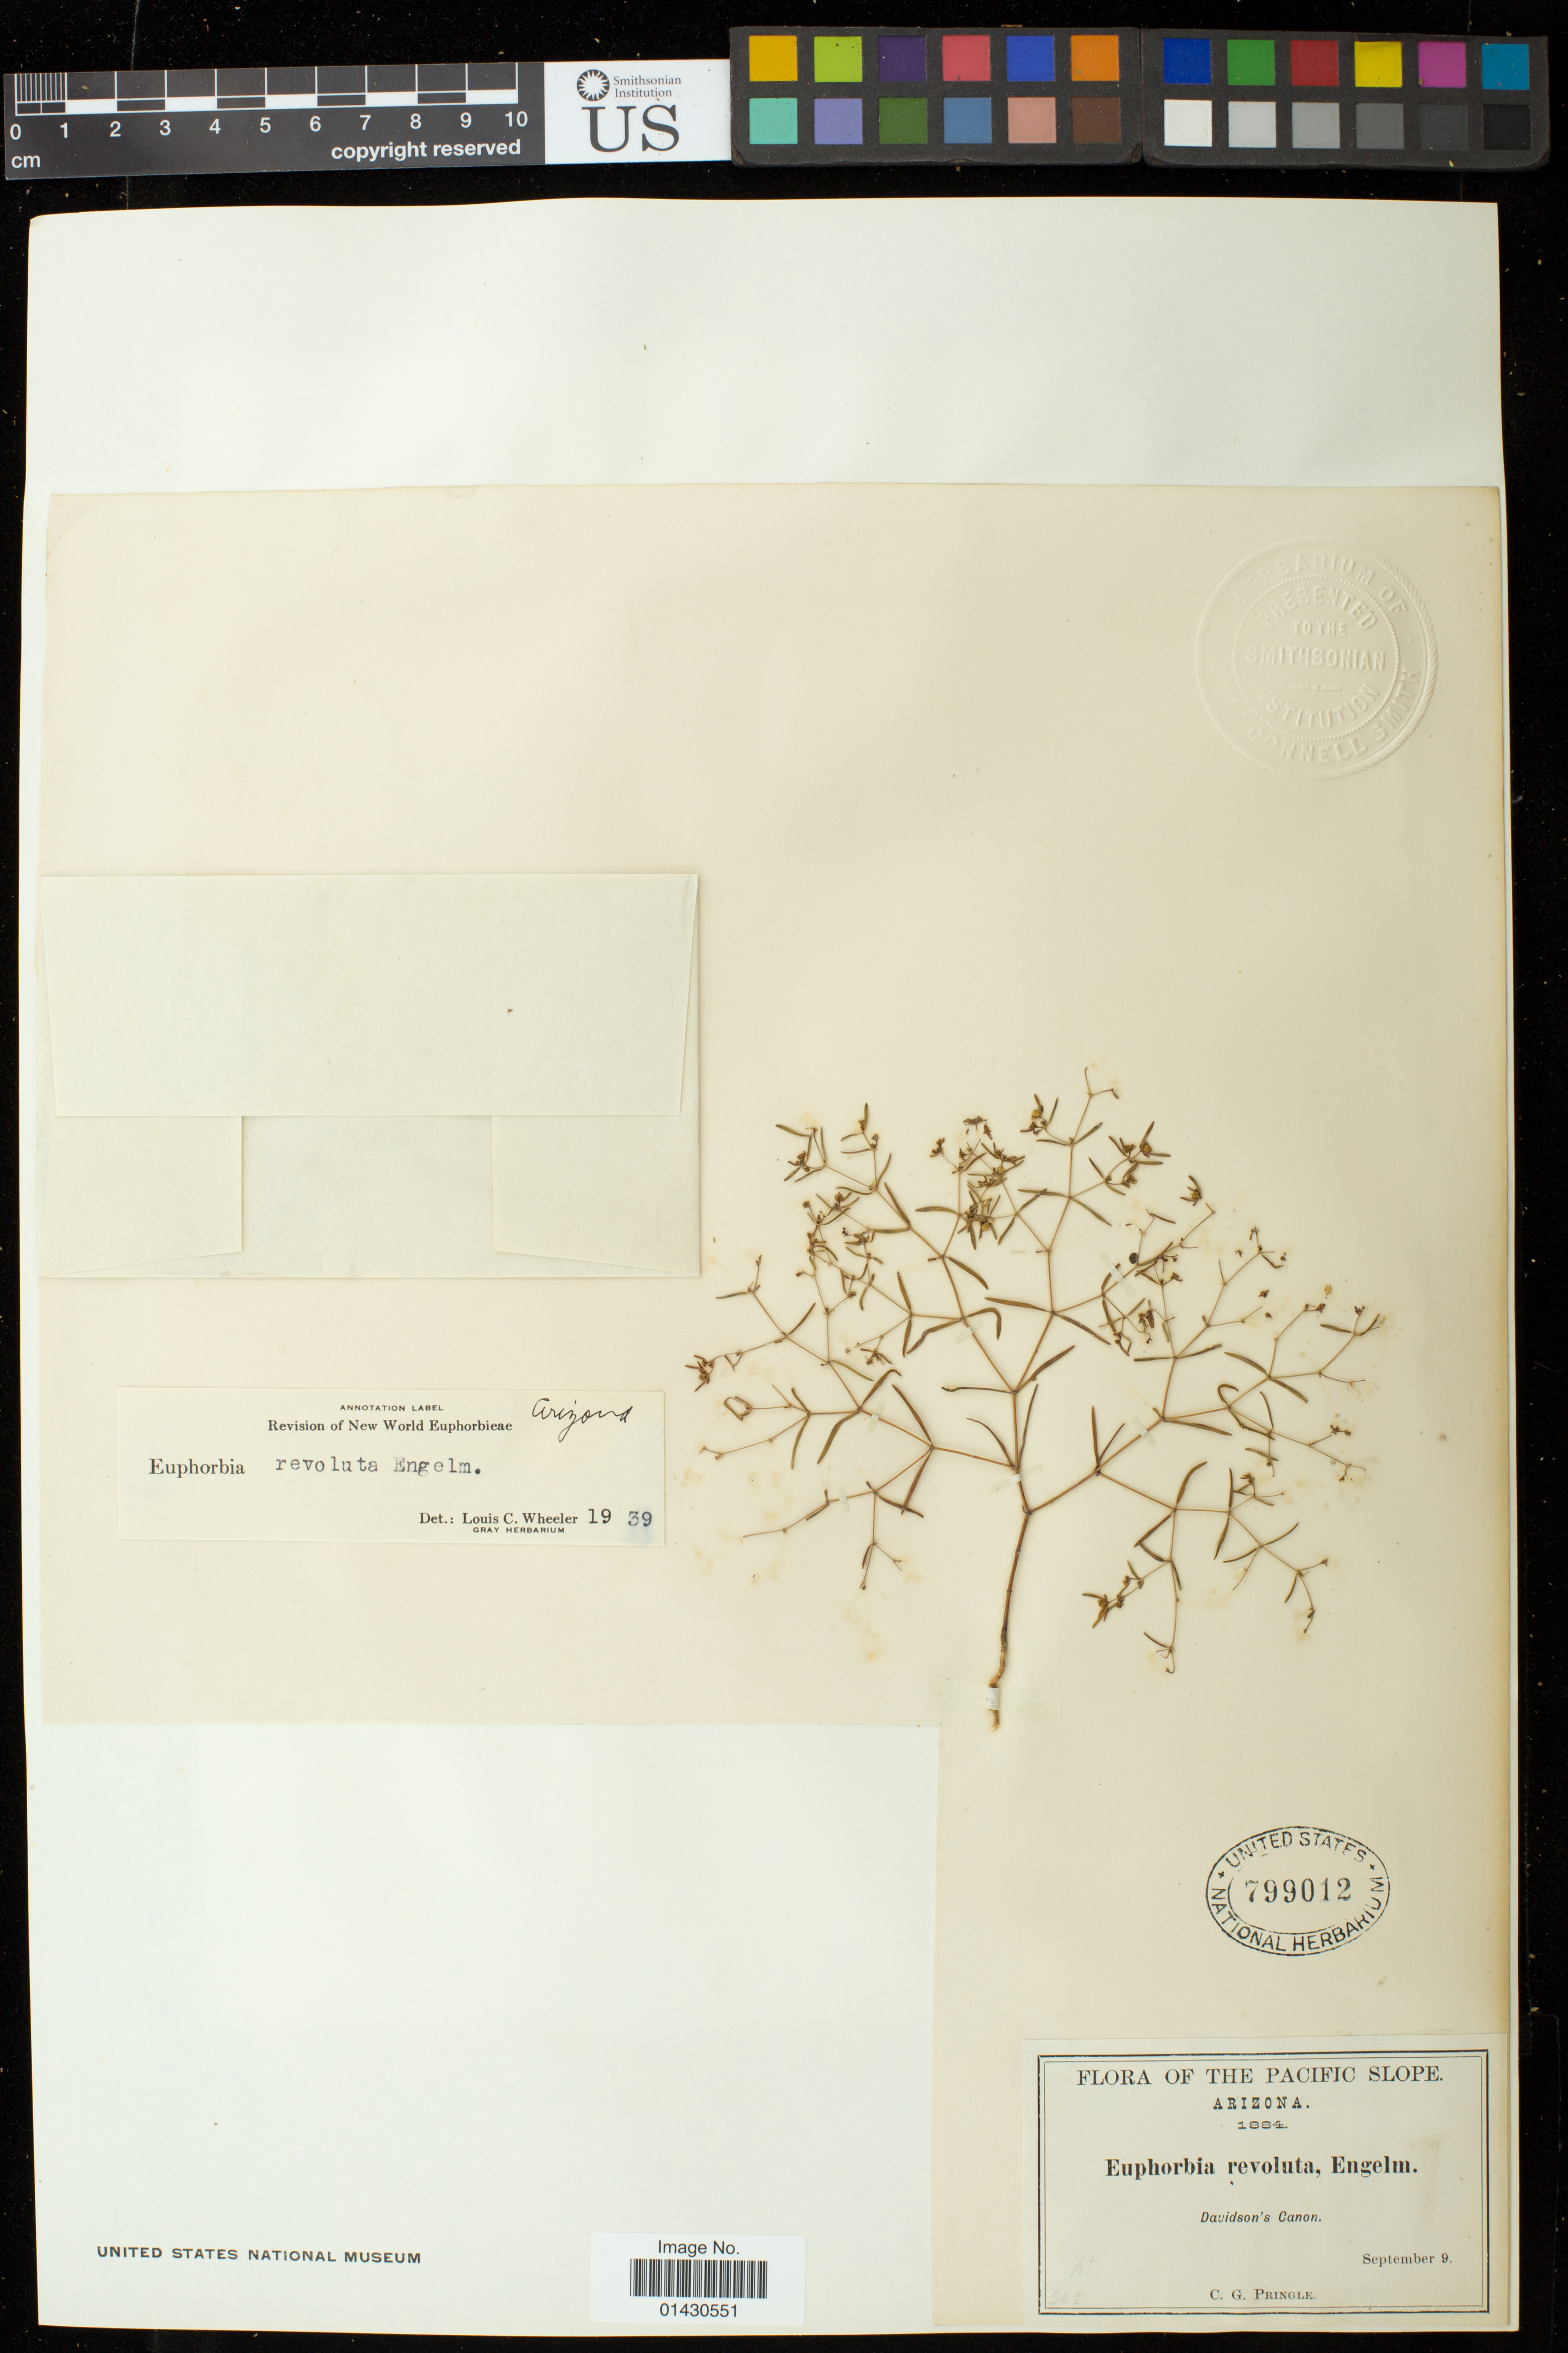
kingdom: Plantae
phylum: Tracheophyta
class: Magnoliopsida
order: Malpighiales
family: Euphorbiaceae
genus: Euphorbia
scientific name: Euphorbia revoluta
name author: Engelm. in Emory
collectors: C. G. Pringle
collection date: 1884-09-09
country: United States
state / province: Arizona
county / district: Pima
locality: Davidson's Canon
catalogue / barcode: US 799012